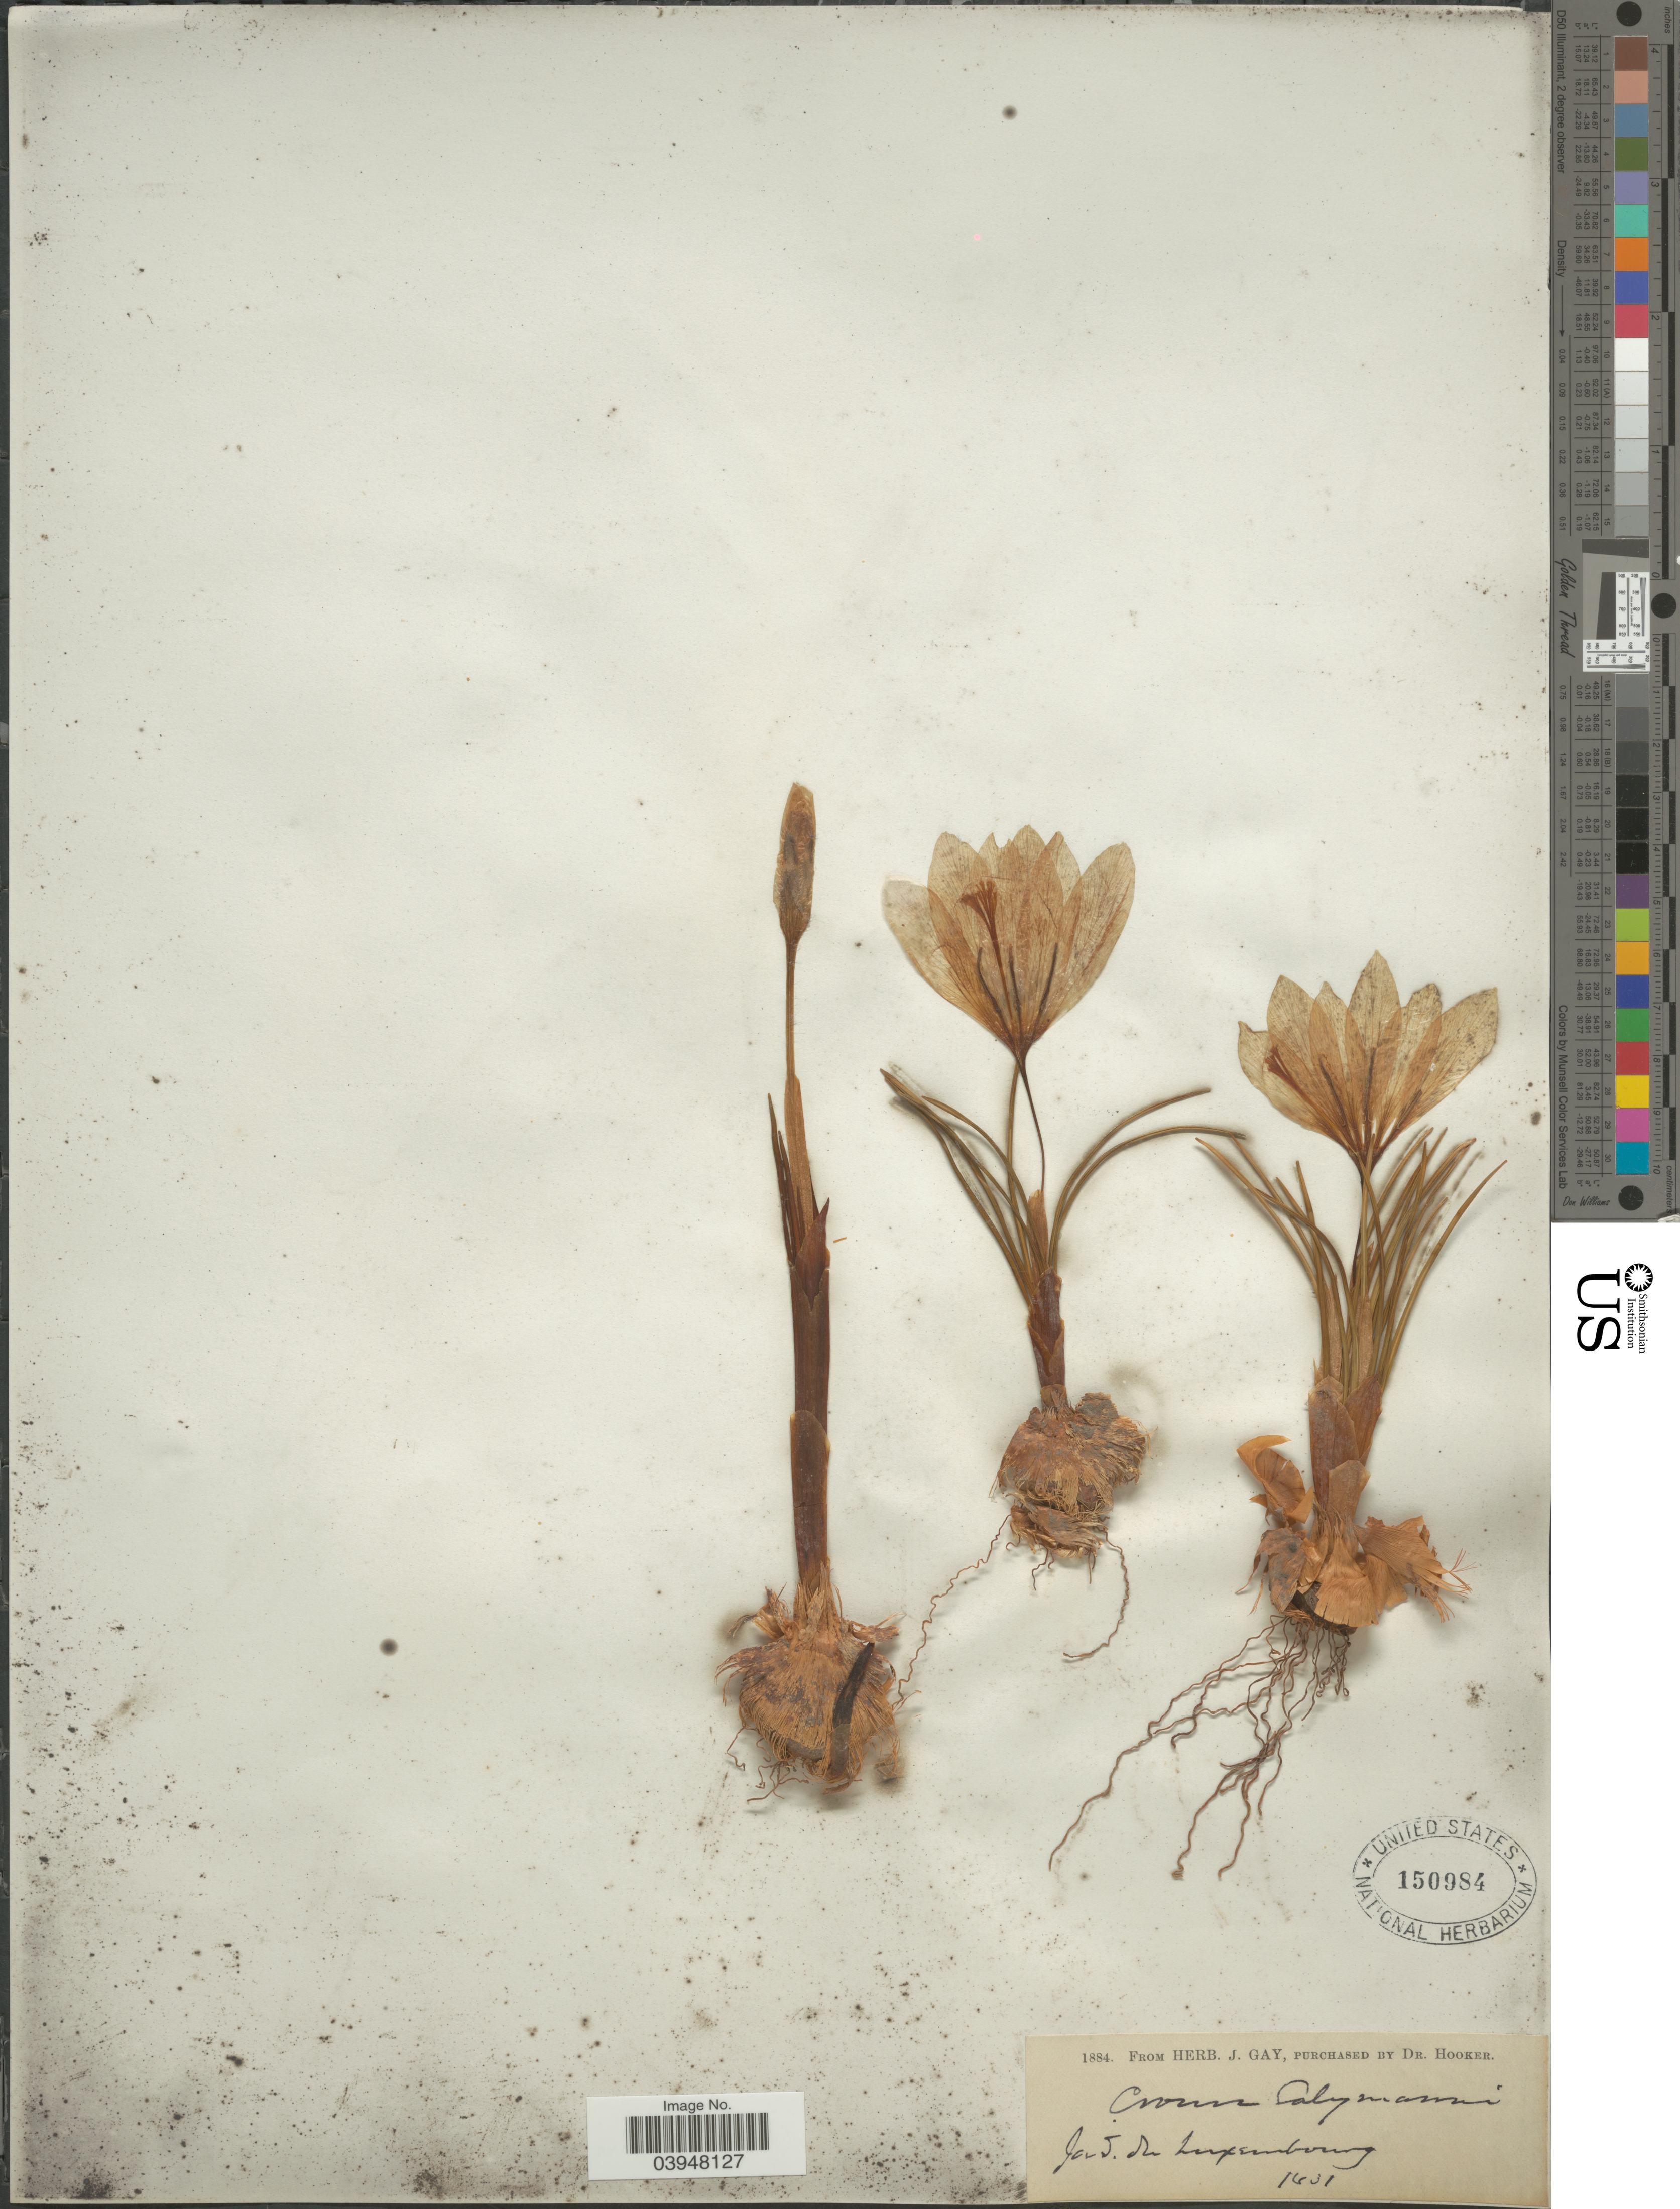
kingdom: Plantae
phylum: Tracheophyta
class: Liliopsida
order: Asparagales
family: Iridaceae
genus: Crocus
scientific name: Crocus salzmannii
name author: J. Gay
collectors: ex herb. J. Gay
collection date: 1831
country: Luxembourg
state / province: Luxembourg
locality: Jard. de Luxembourg.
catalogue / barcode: US 150984